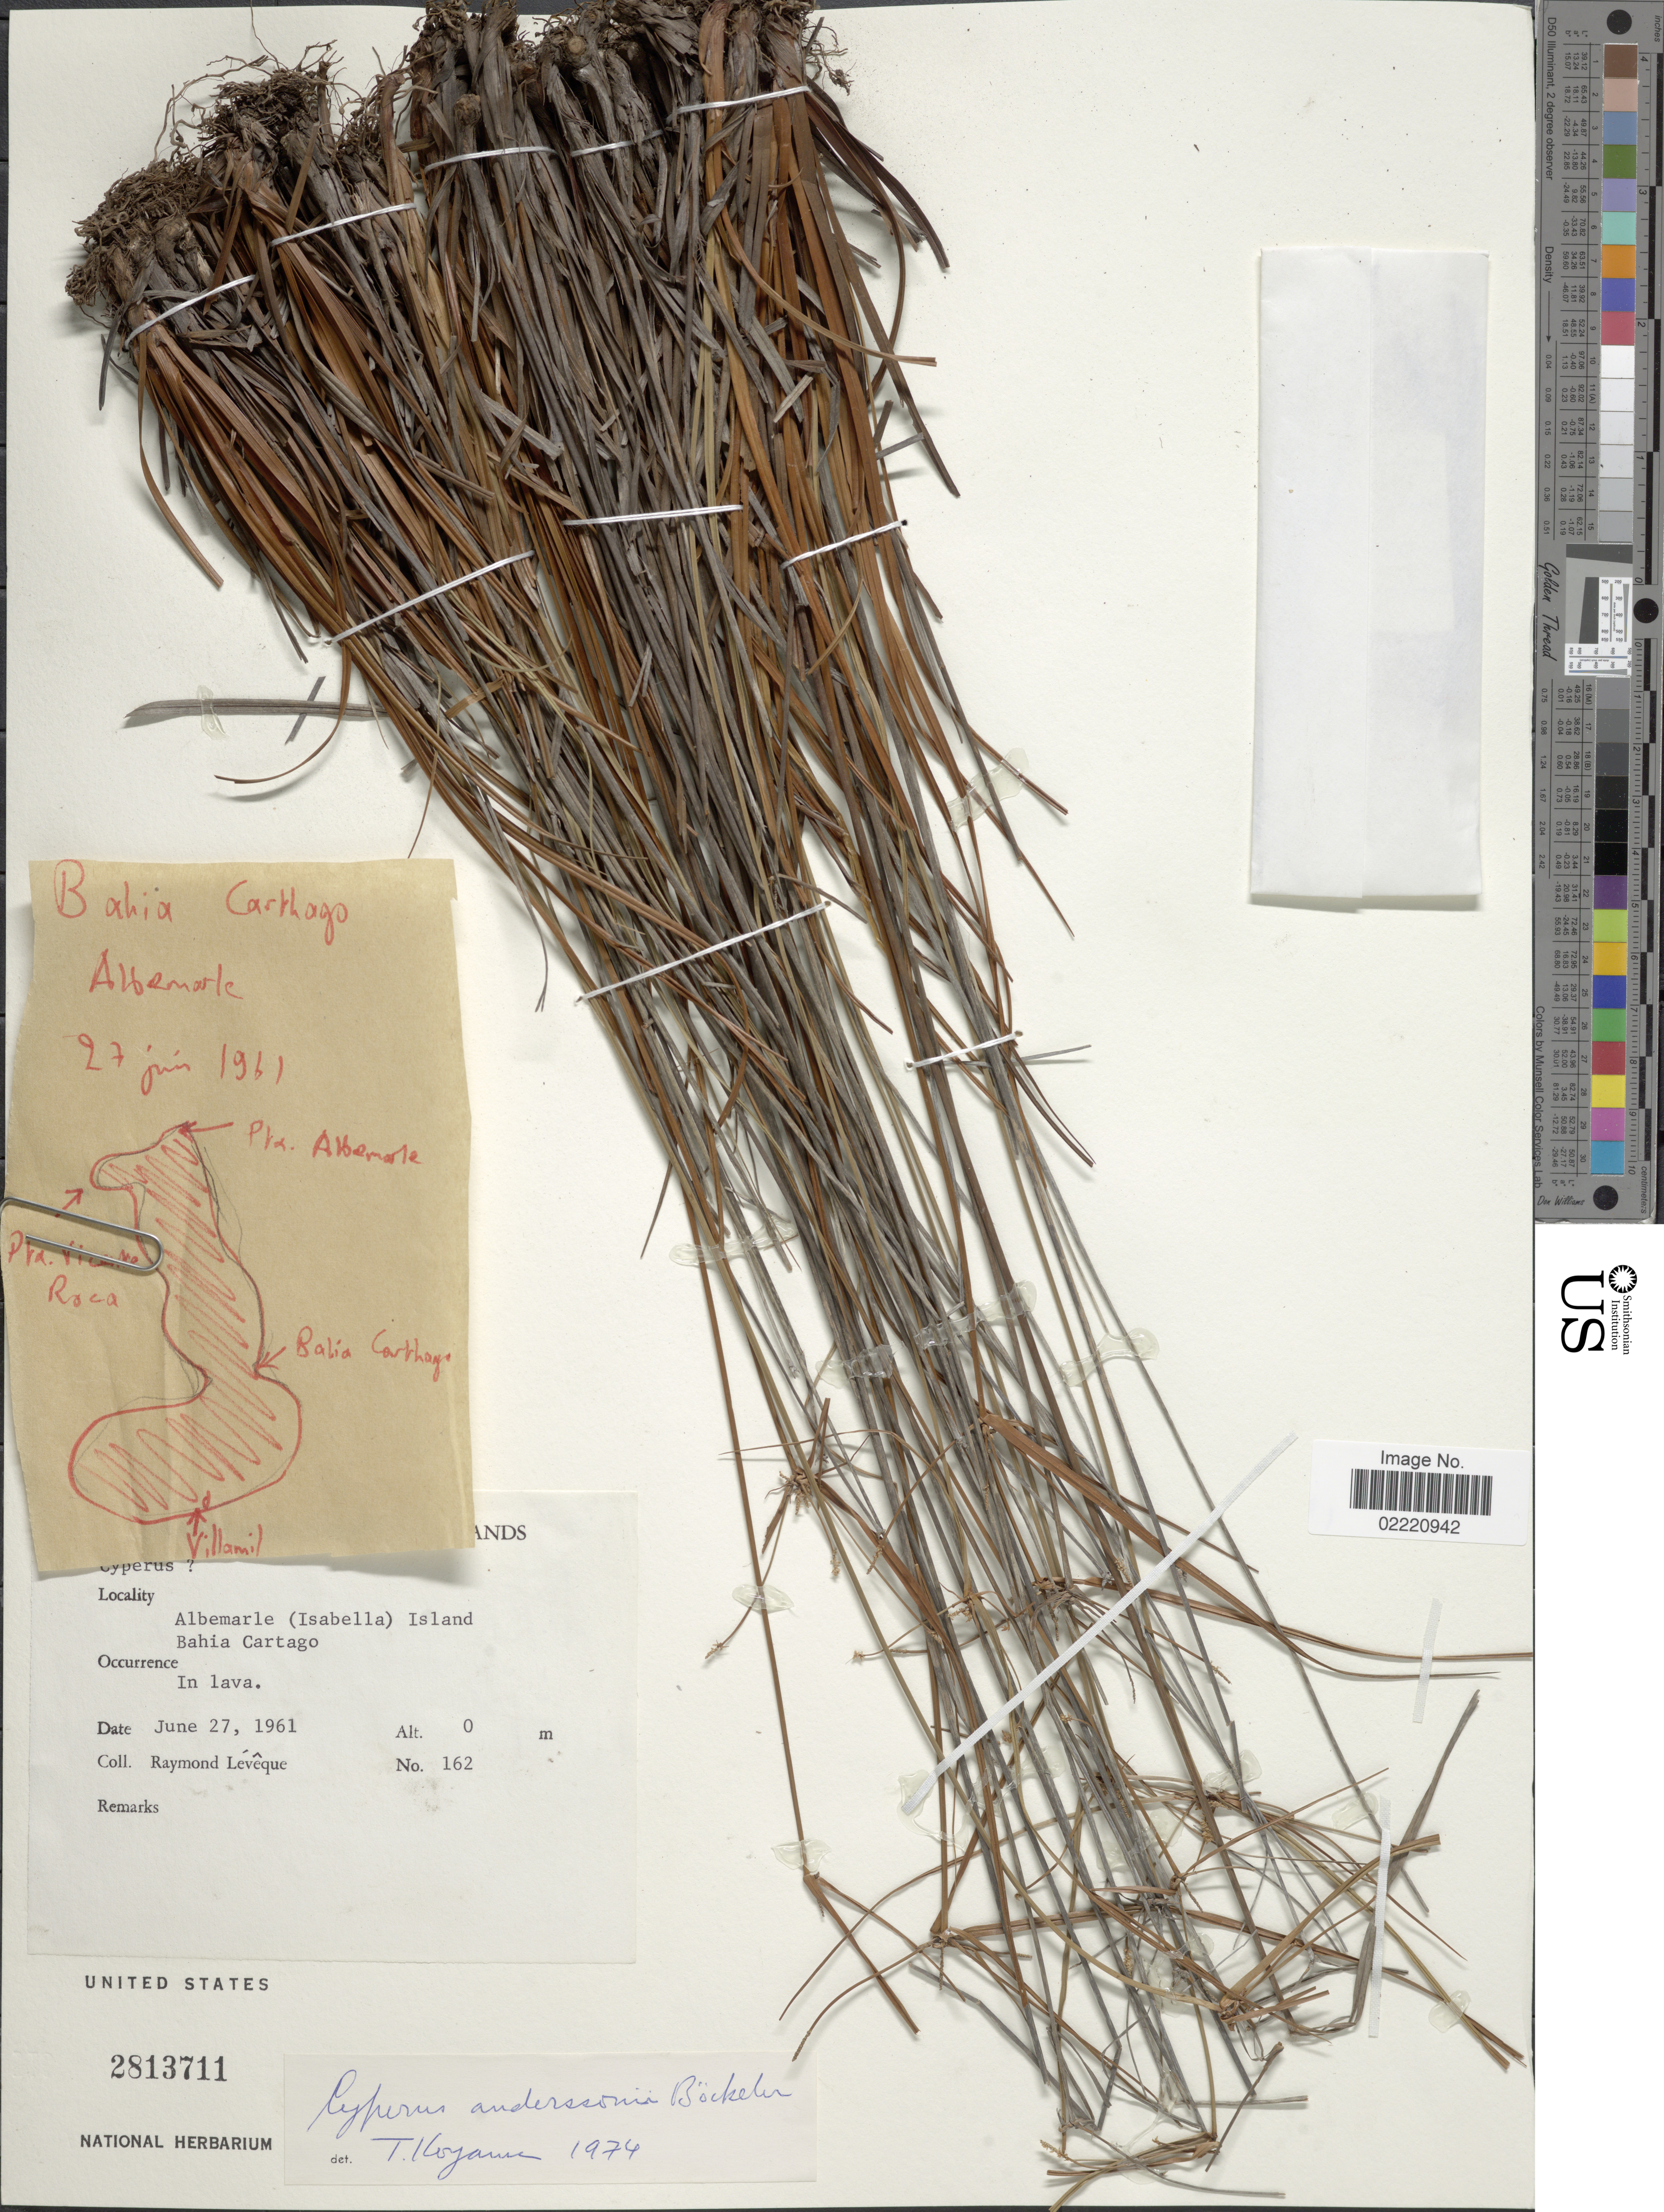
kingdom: Plantae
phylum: Tracheophyta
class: Liliopsida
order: Poales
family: Cyperaceae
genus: Cyperus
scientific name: Cyperus anderssonii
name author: Boeckeler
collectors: R. Lévêque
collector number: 162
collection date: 1961-06-27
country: Ecuador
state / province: Colón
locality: The Galapagos Islands, Albemarle (Isabella) Island, Bahia Cartago, in lava.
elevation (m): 0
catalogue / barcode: US 2813711